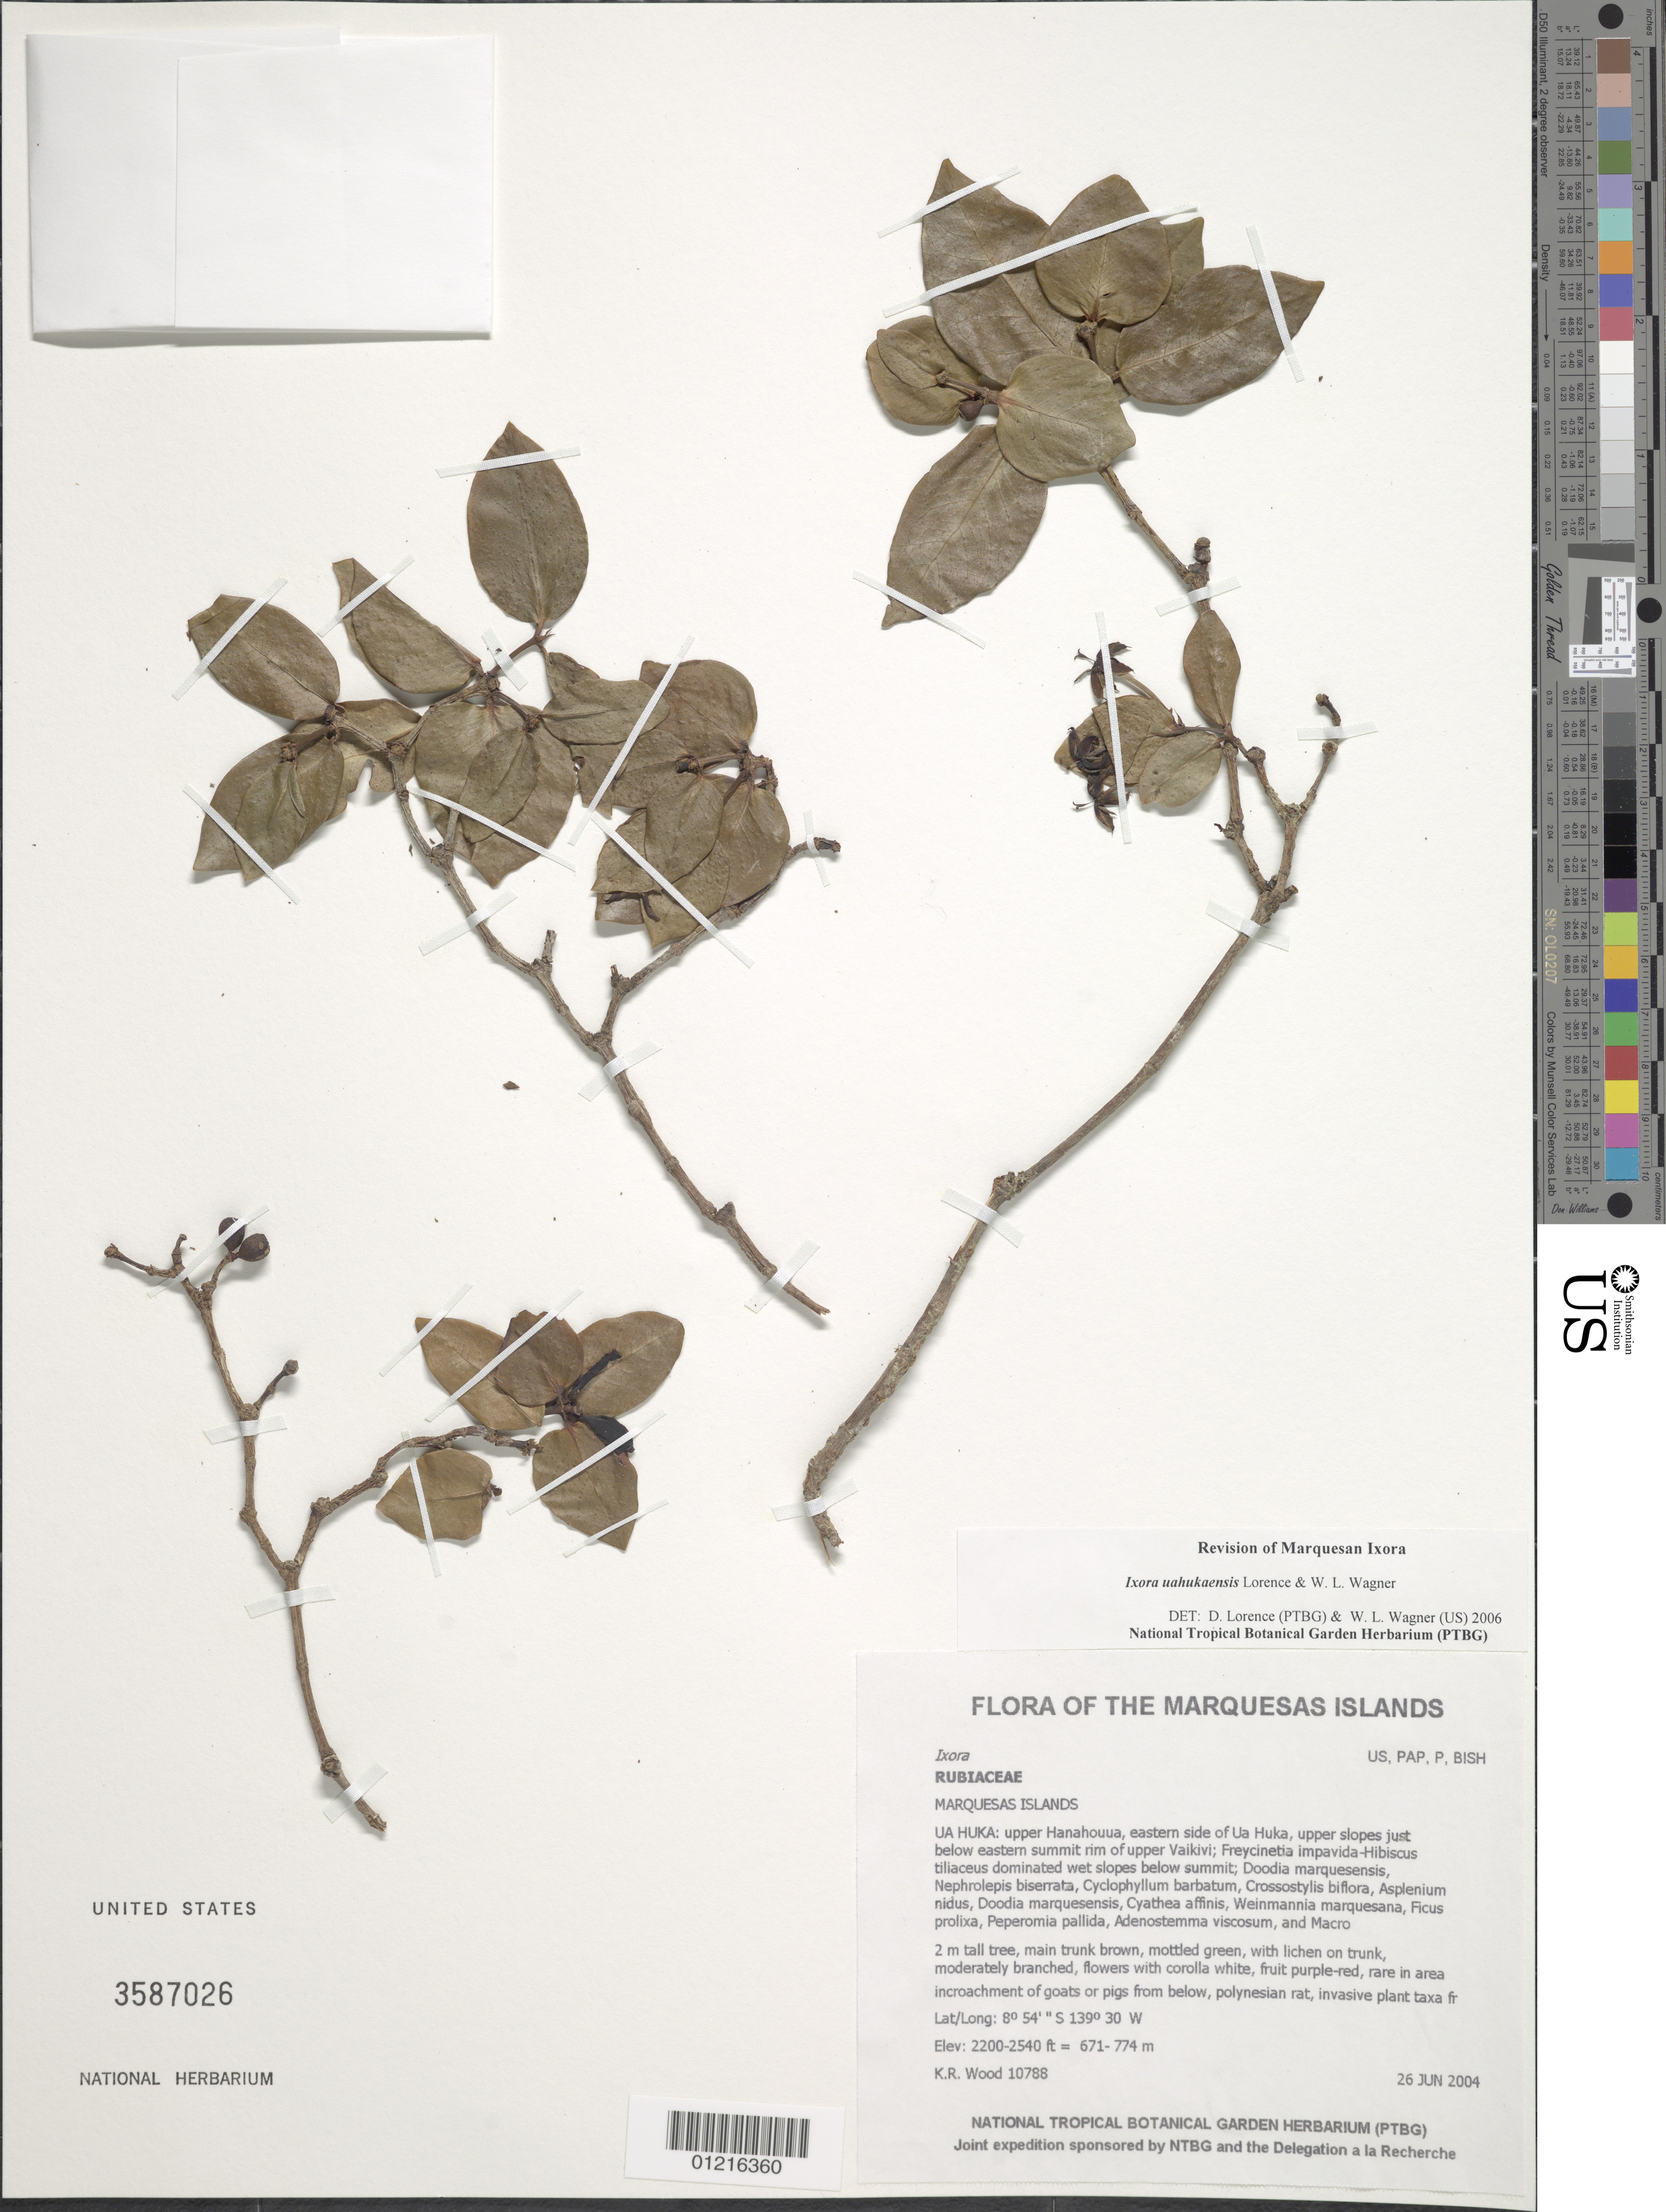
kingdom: Plantae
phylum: Tracheophyta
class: Magnoliopsida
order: Gentianales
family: Rubiaceae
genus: Ixora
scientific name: Ixora uahukaensis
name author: Lorence & W.L. Wagner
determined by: Lorence, David H.; Wagner, W. H.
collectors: K. R. Wood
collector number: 10788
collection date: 2004-06-26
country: French Polynesia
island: Ua Huka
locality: Upper Hanahouua, eastern side of Ua Huka, upper slopes just below eastern summit rim of upper Vaikivi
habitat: Freycinetia impavida - Hibiscus tiliaceus dominated wet slopes below summit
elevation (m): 671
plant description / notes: Incroachment of goats or pigs from below, polynesian rat, invasive plant taxa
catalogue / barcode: US 3587026